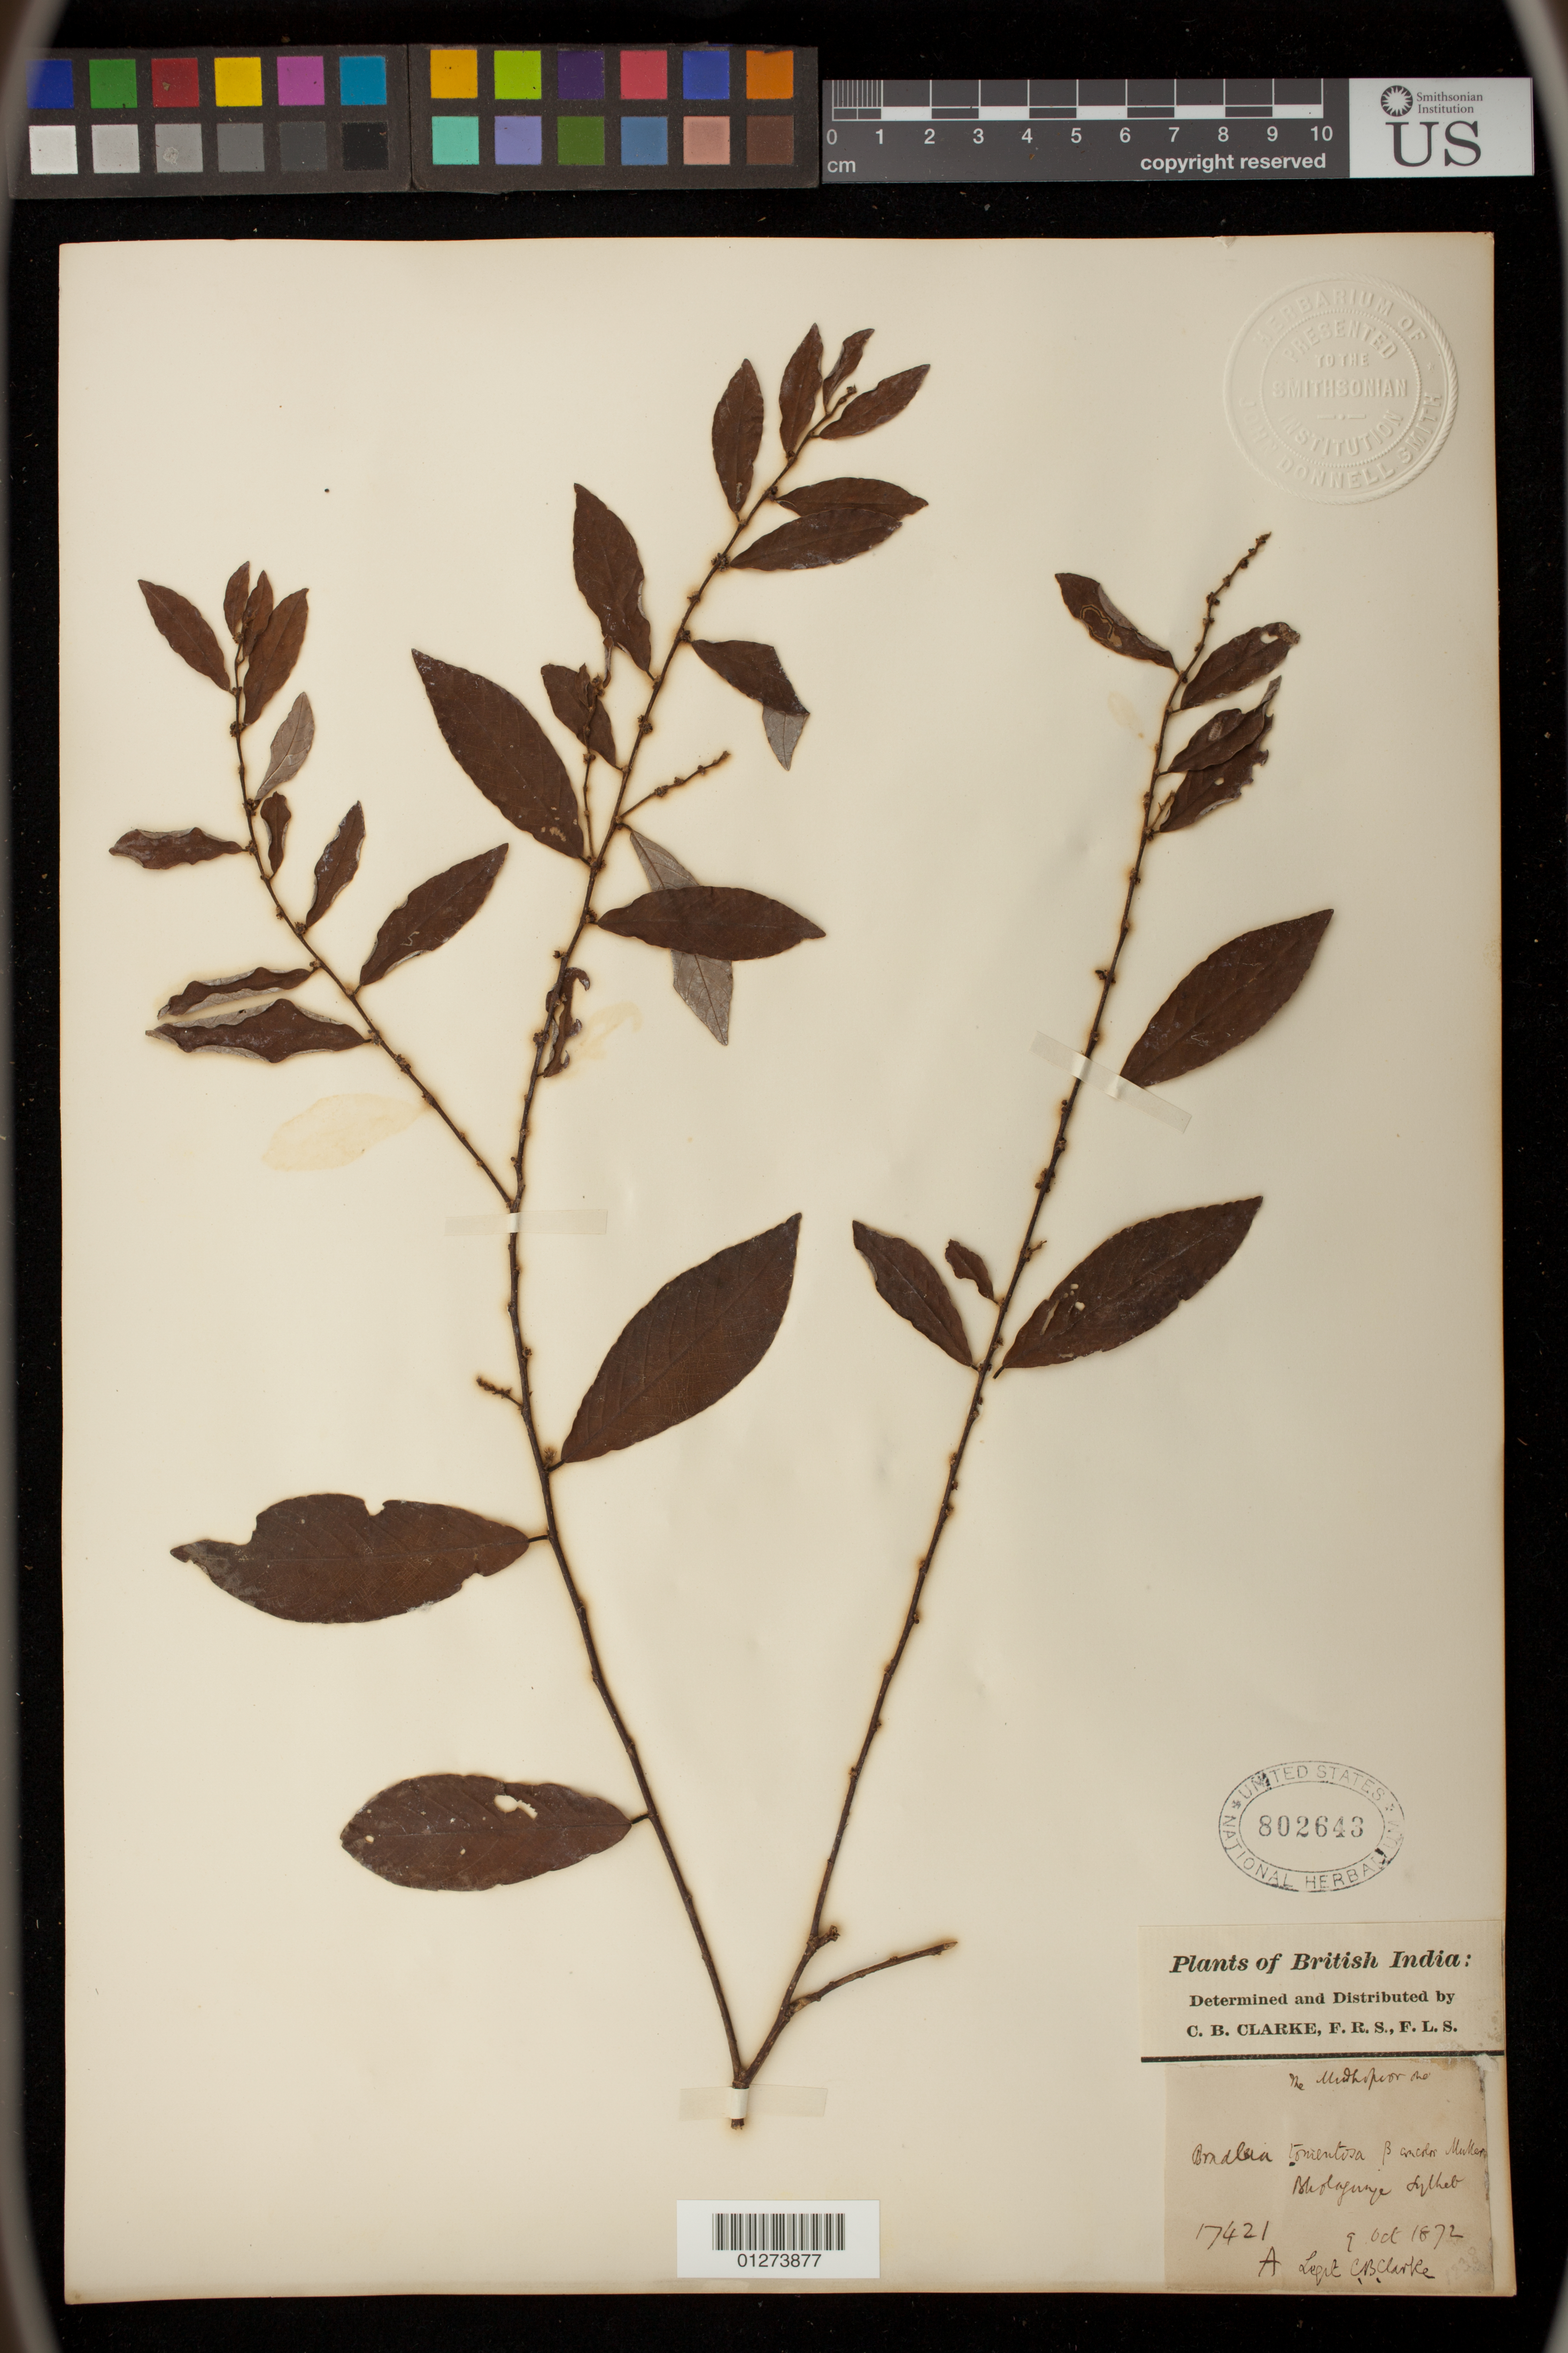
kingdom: Plantae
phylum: Tracheophyta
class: Magnoliopsida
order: Malpighiales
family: Phyllanthaceae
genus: Bridelia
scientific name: Bridelia tomentosa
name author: Blume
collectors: C. B. Clarke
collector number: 17421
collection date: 1872-10-09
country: Bangladesh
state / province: Sylhet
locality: Bholaganj, Sylhet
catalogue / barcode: US 802643